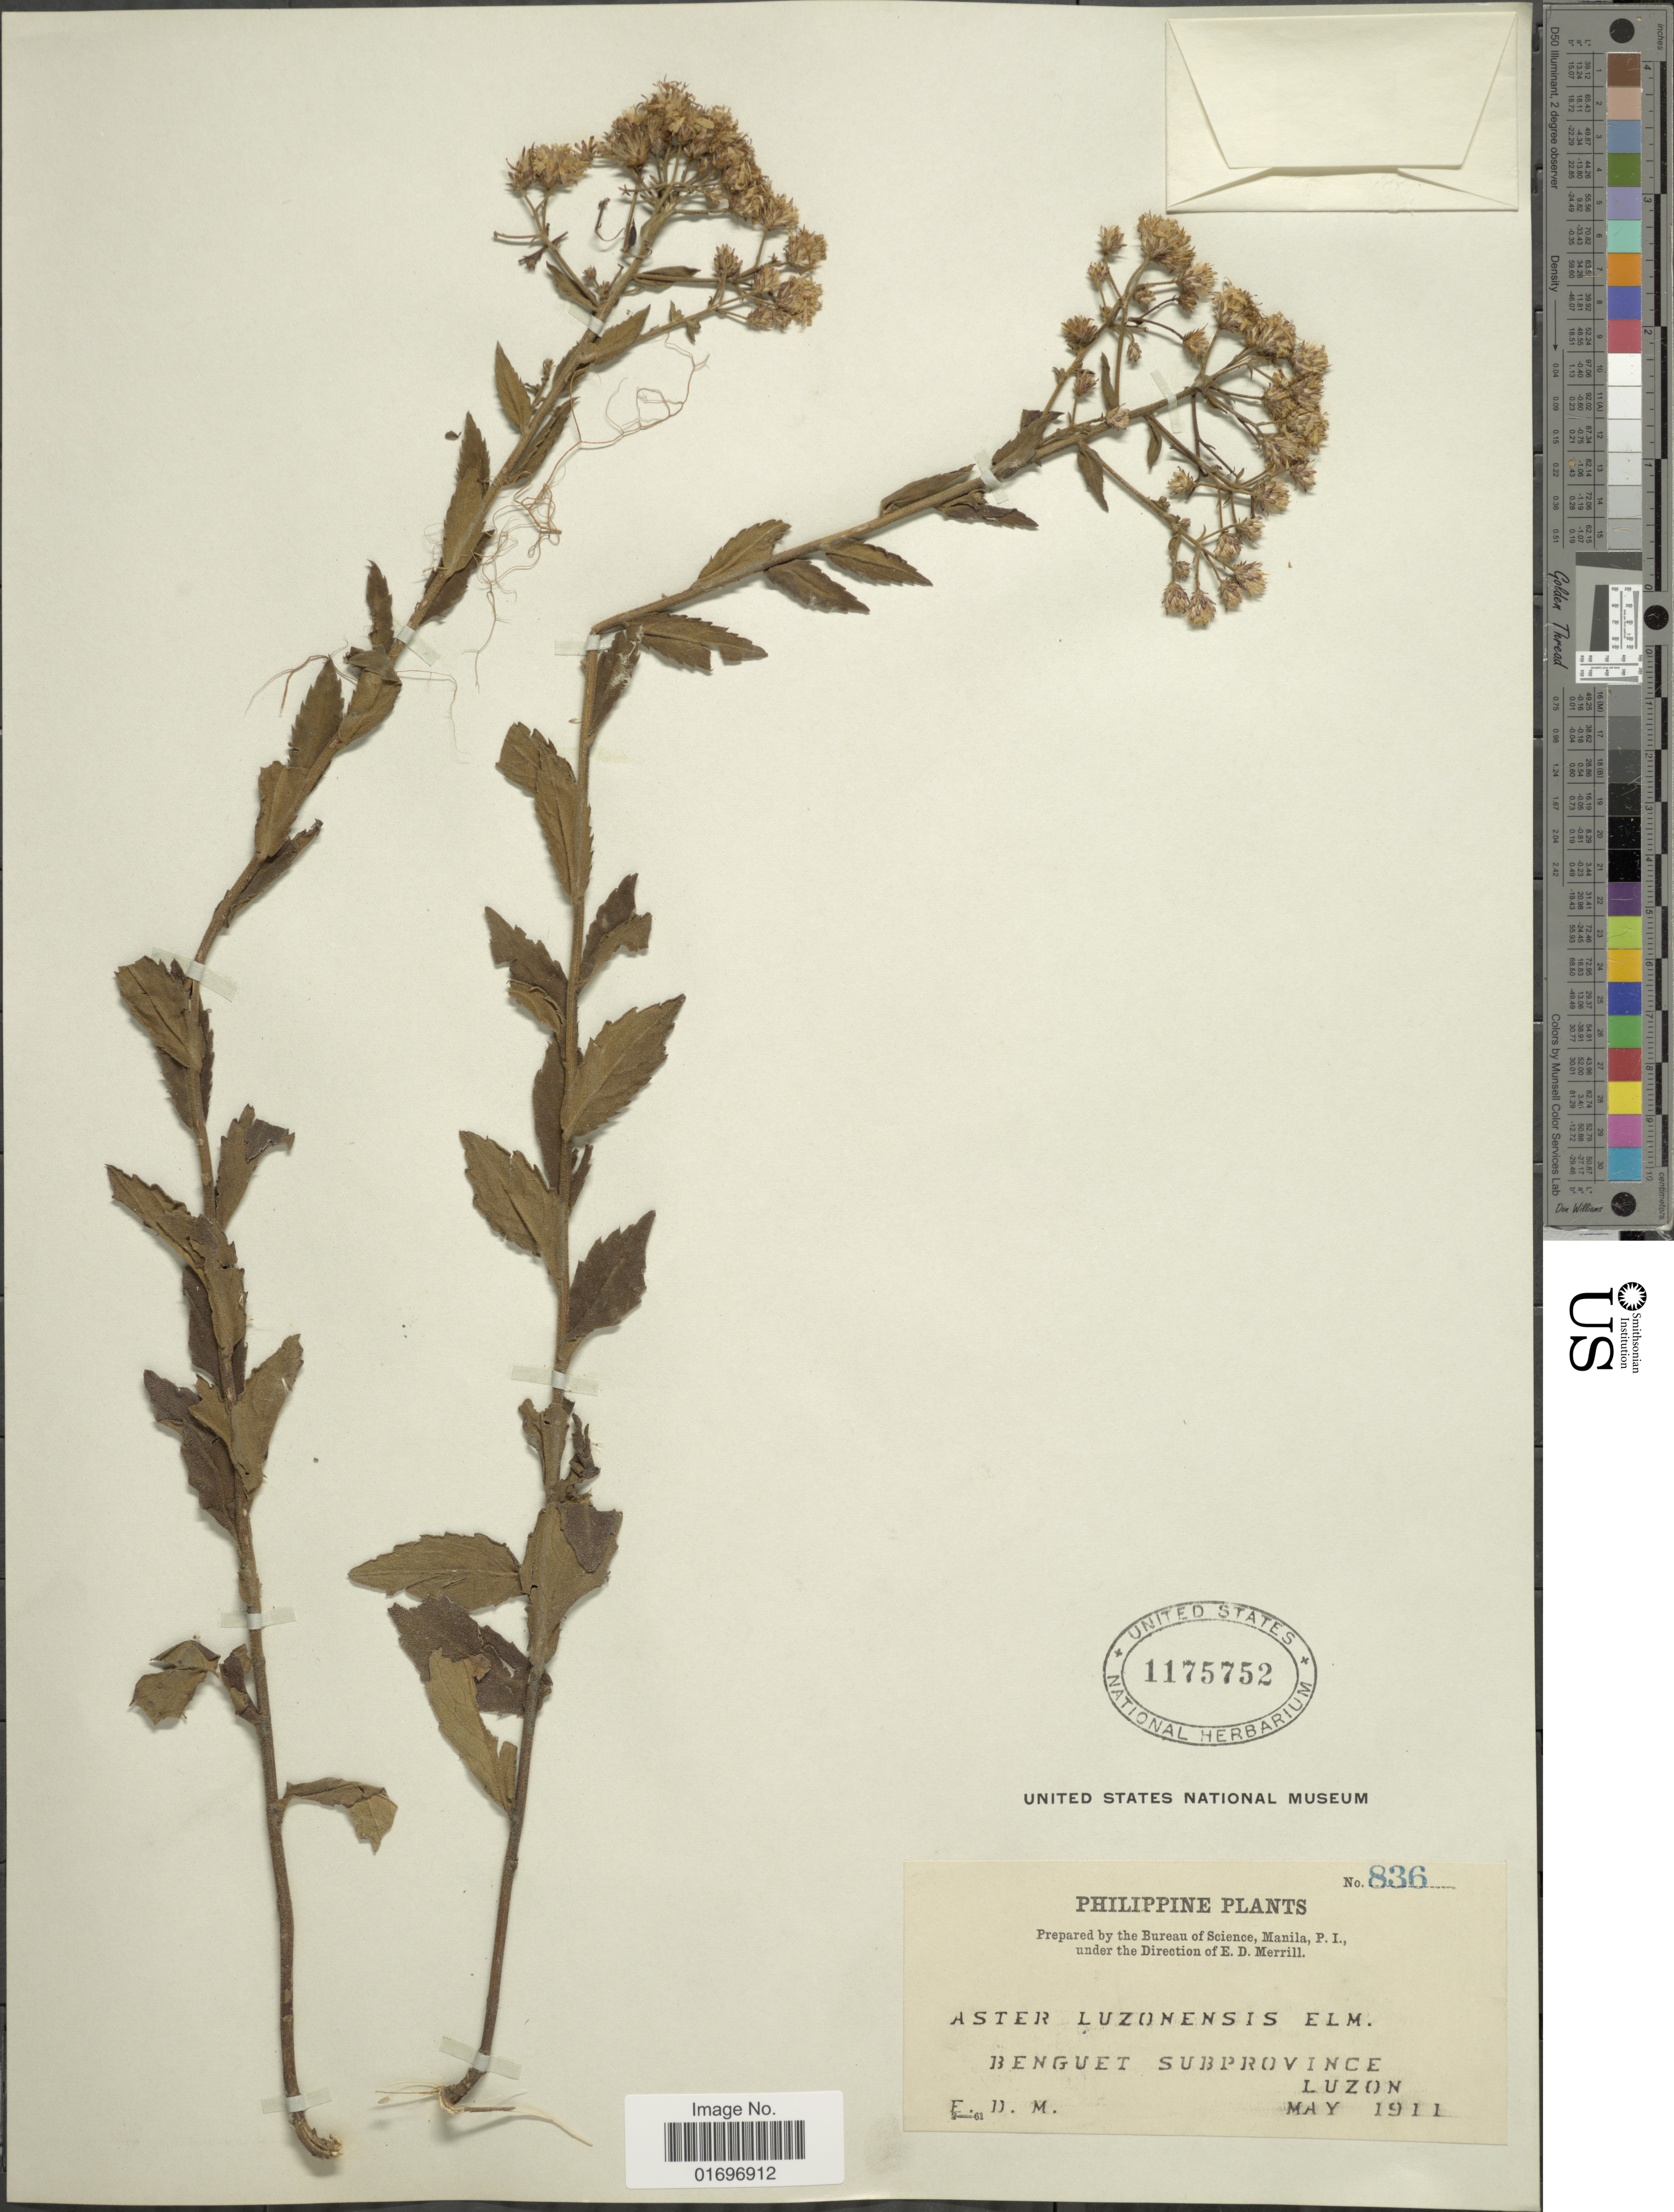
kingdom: Plantae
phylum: Tracheophyta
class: Magnoliopsida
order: Asterales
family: Asteraceae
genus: Aster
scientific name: Aster luzonensis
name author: Elmer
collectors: E. D. Merrill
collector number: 836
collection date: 1911-05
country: Philippines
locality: Benguet Subprovince. Luzon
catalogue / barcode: US 1175752